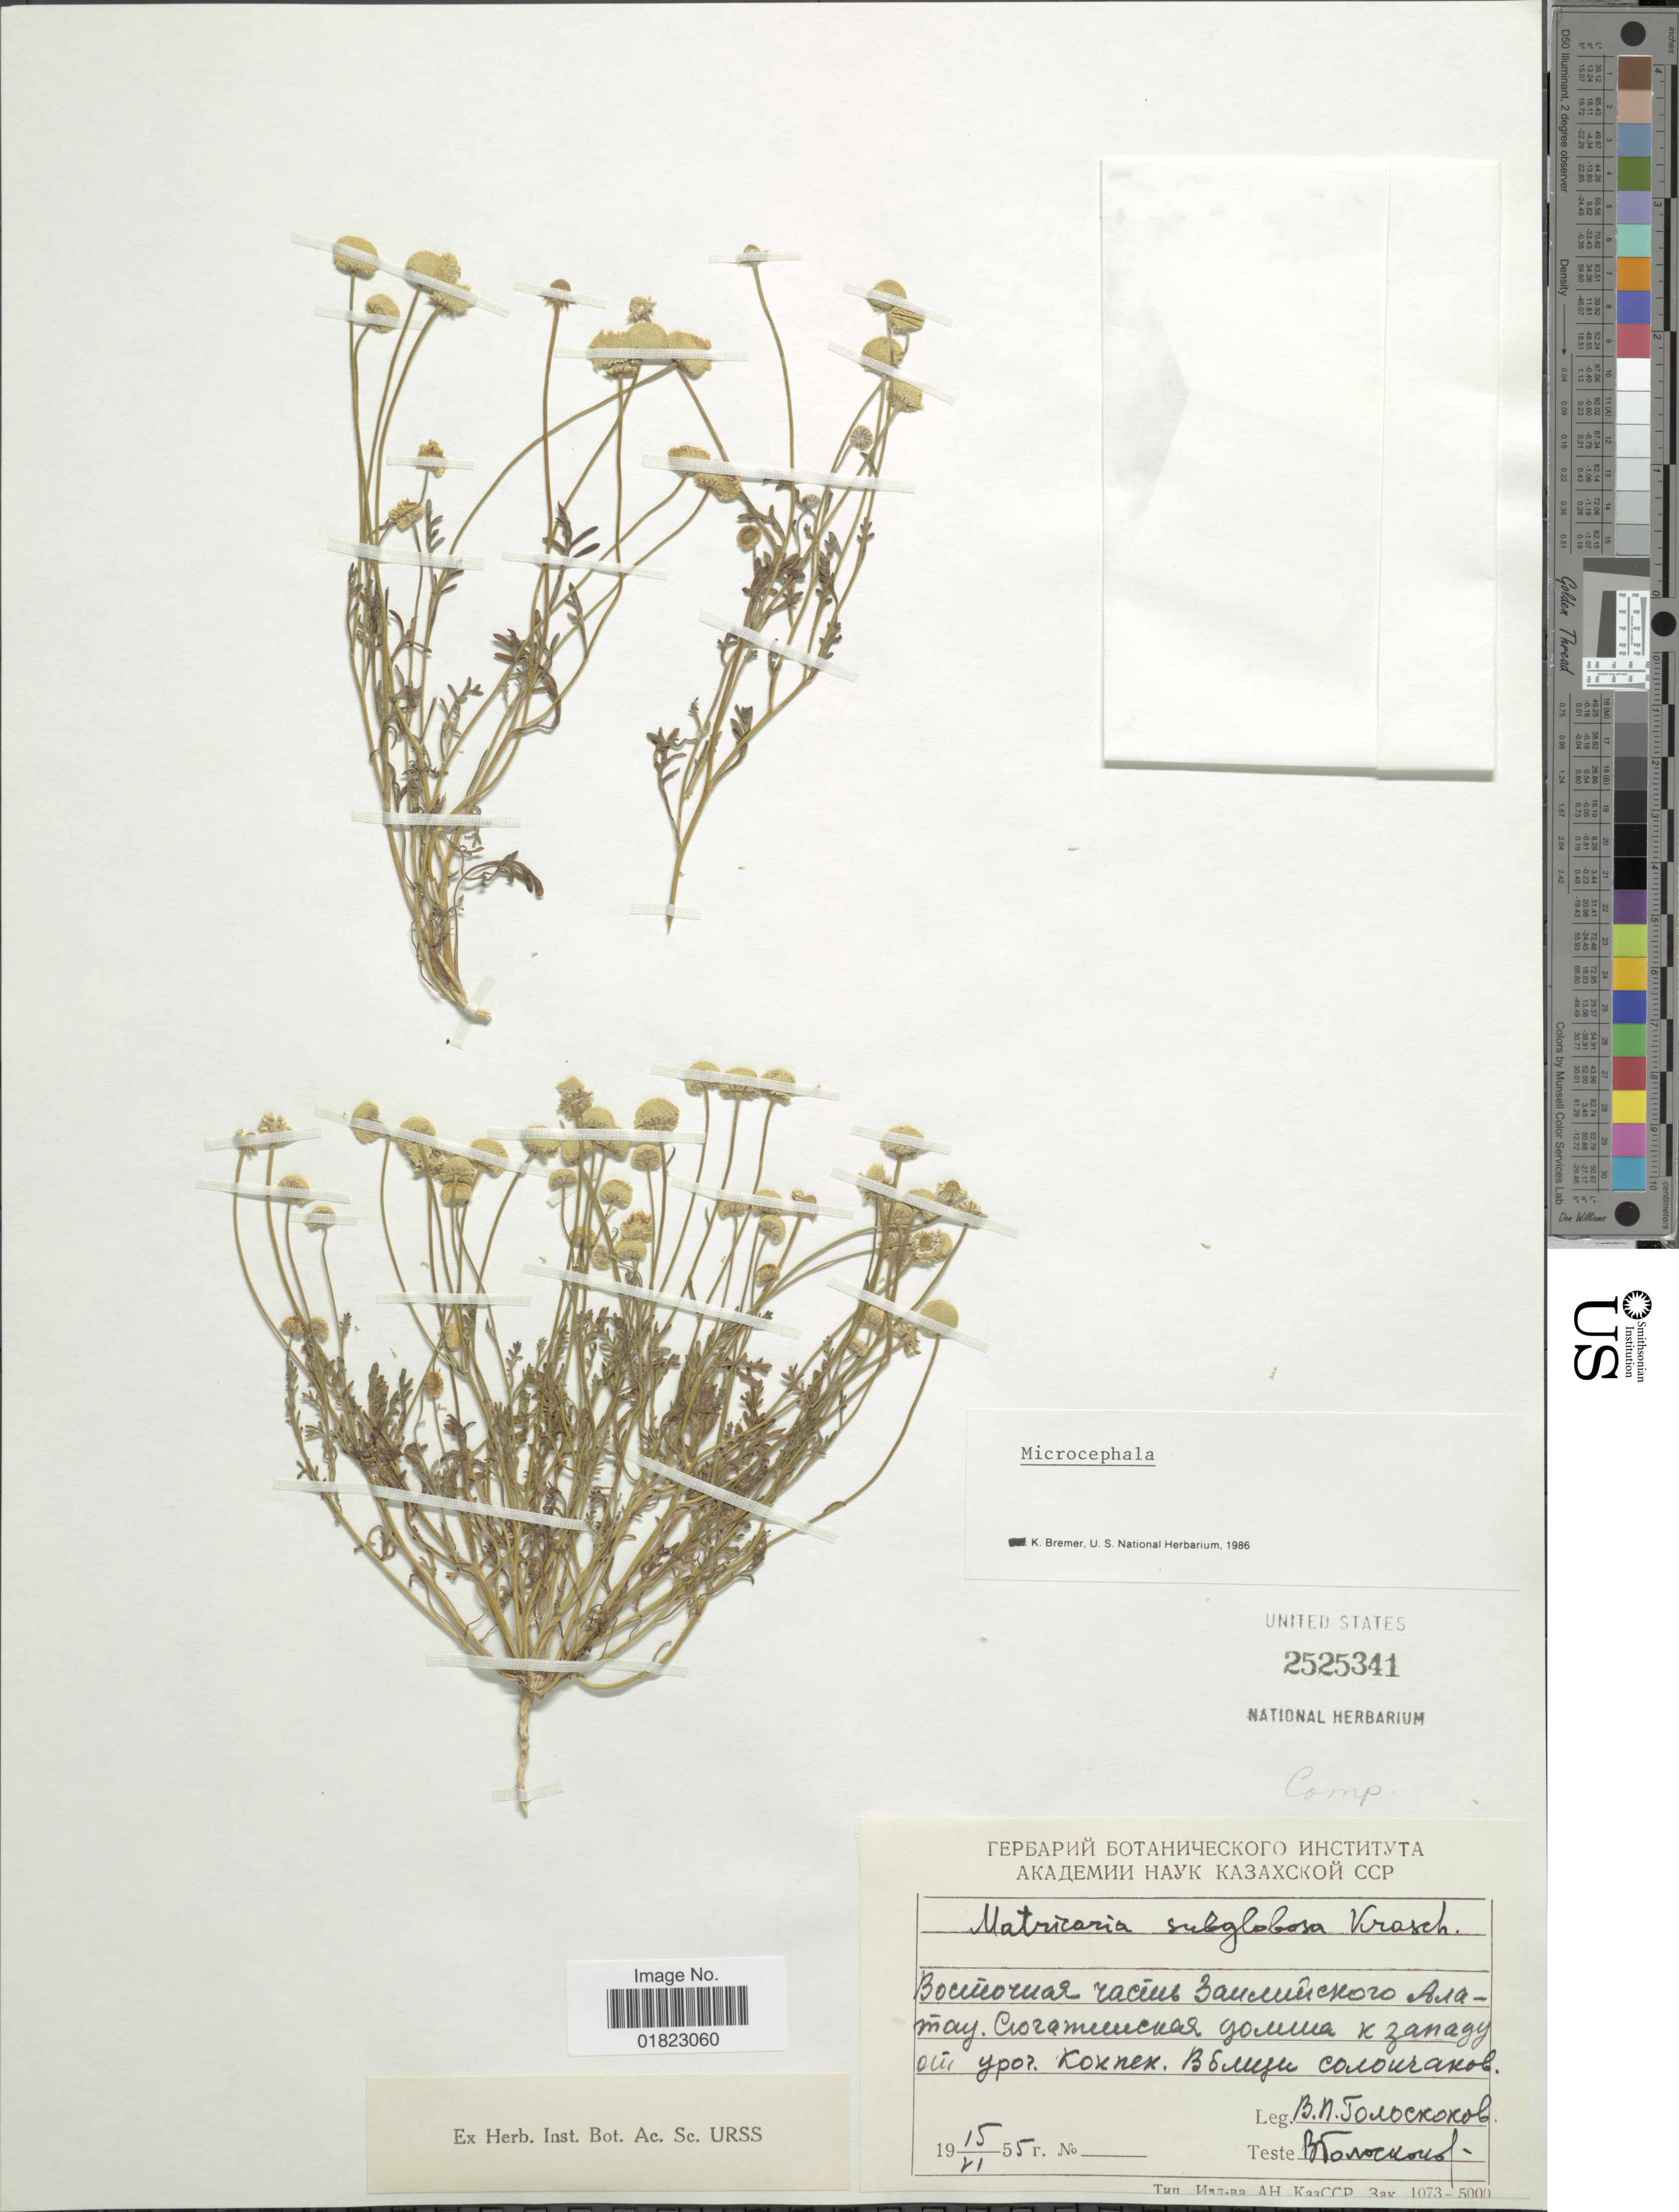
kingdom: Plantae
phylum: Tracheophyta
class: Magnoliopsida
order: Asterales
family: Asteraceae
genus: Microcephala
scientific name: Microcephala subglobosa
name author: (Krasch.) Pobed.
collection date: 1955-06-15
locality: [interpreted].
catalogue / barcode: US 2525341